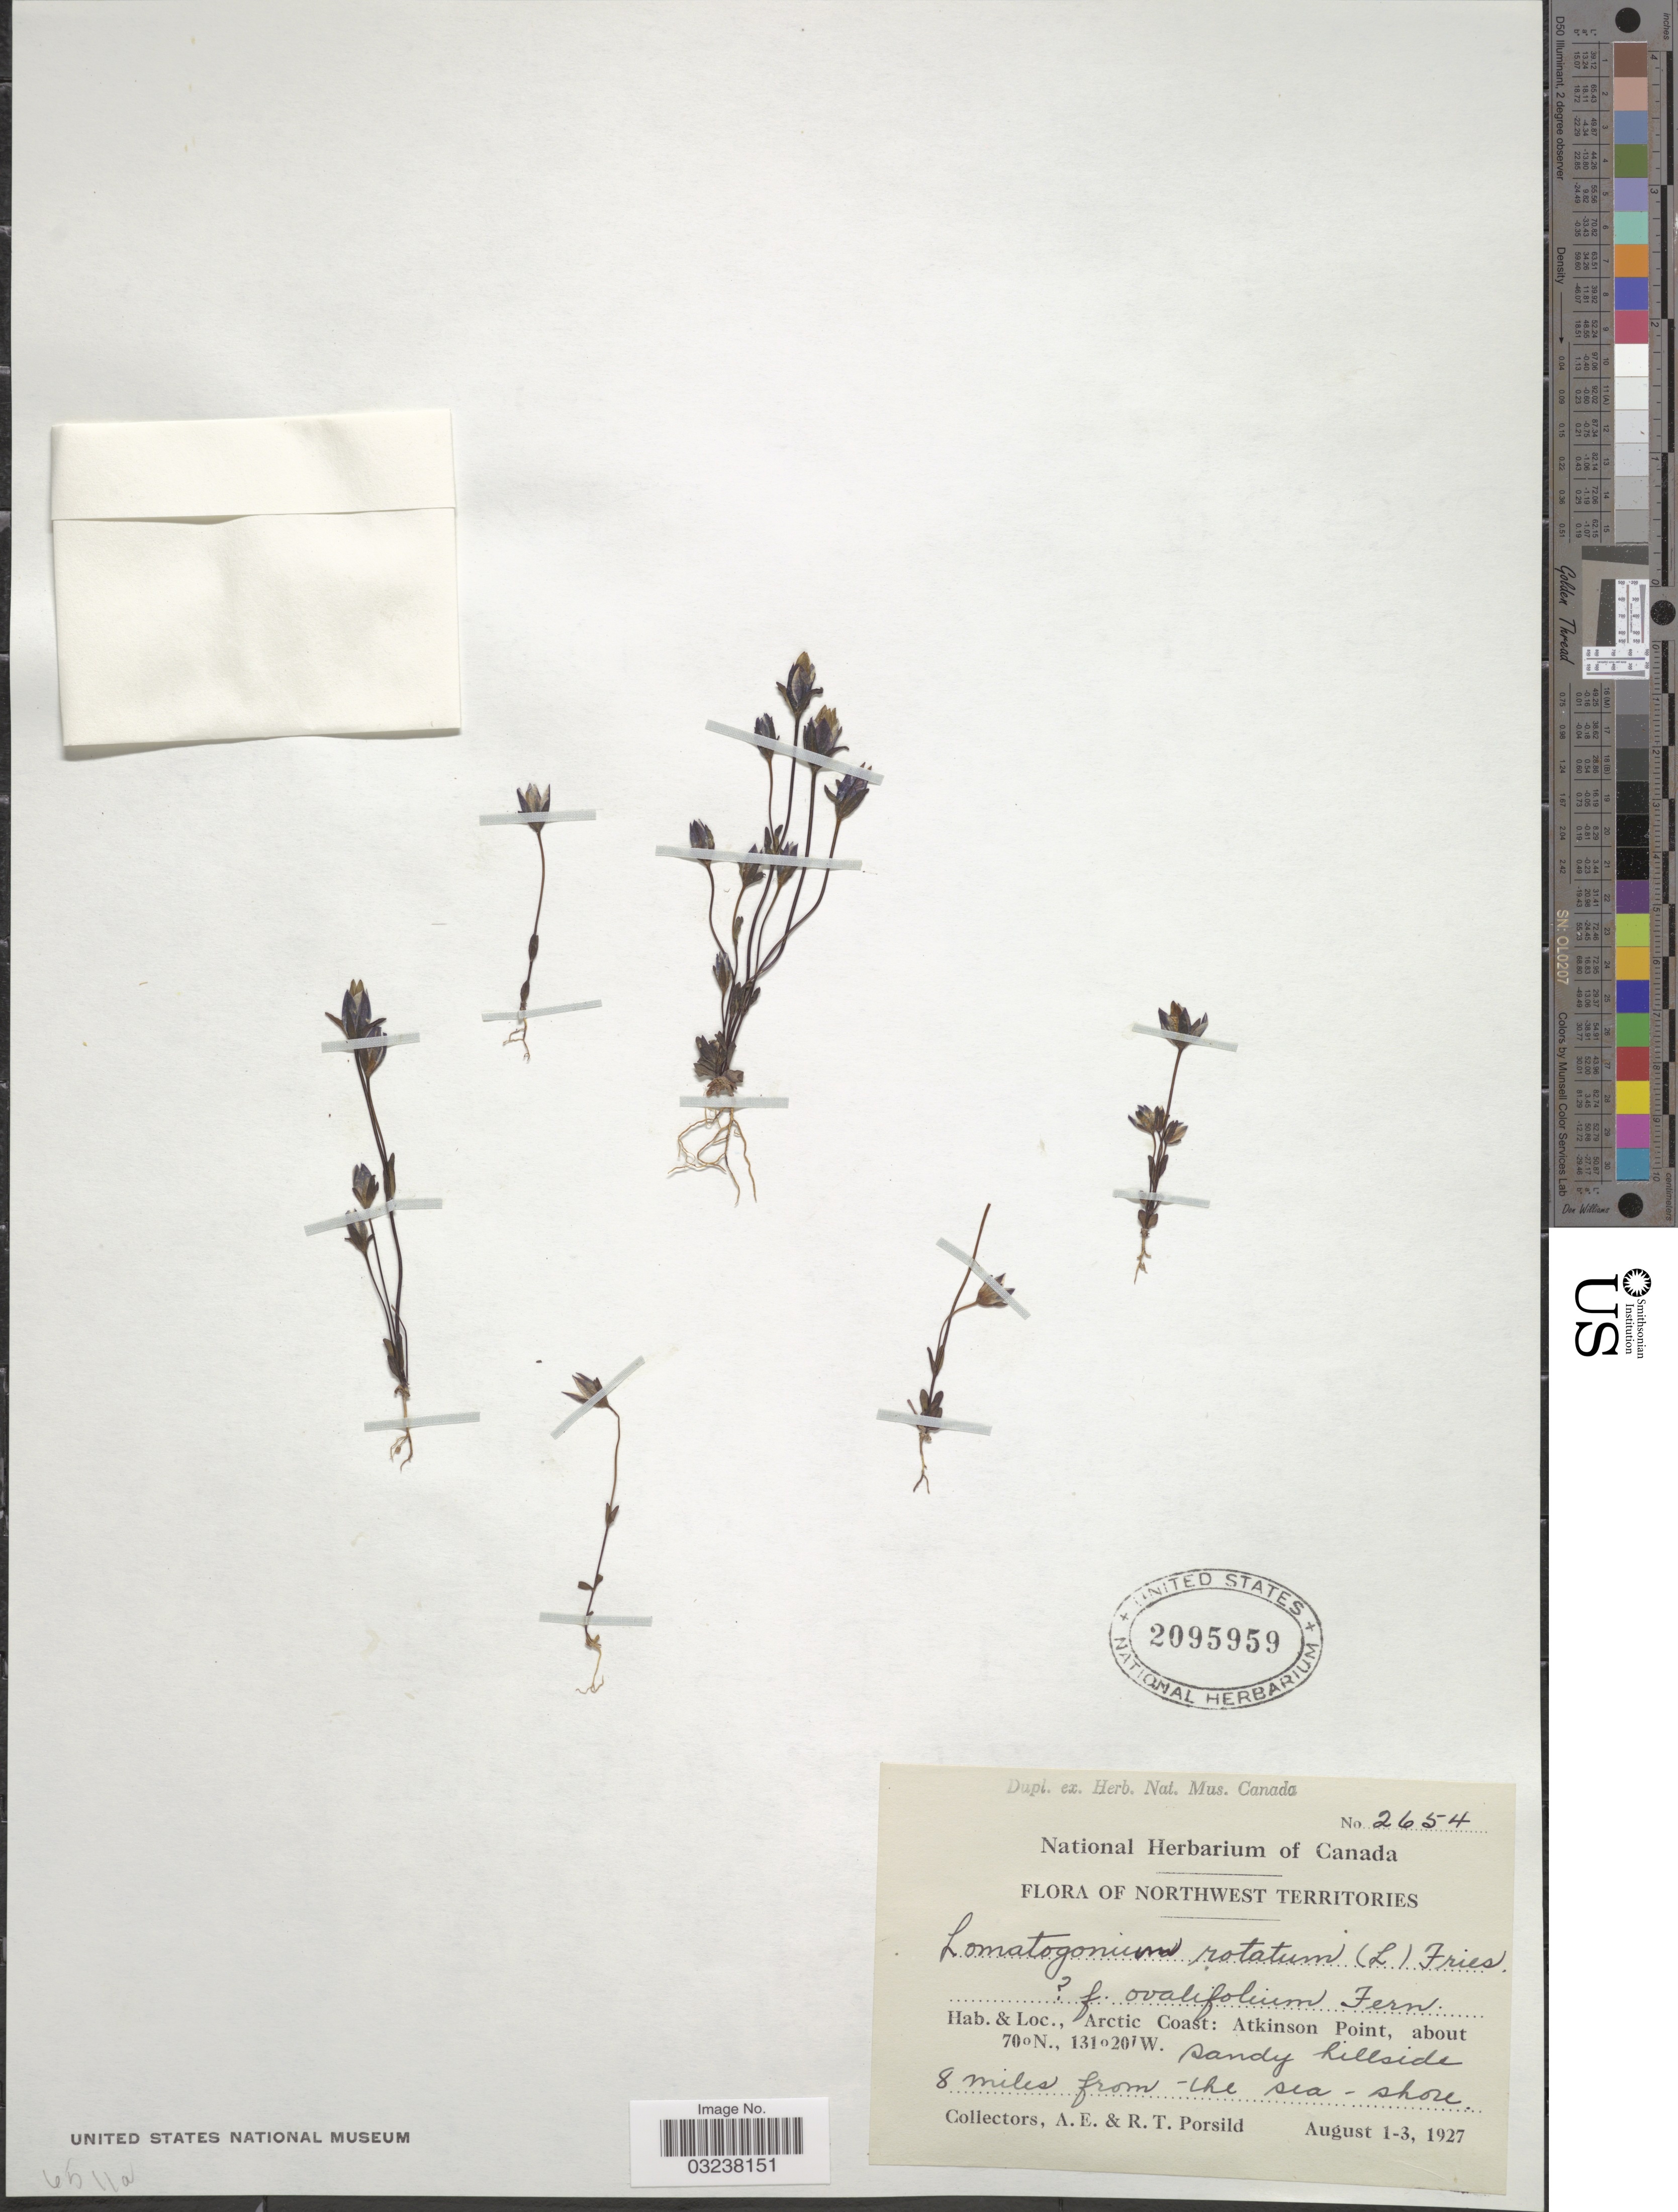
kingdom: Plantae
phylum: Tracheophyta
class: Magnoliopsida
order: Gentianales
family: Gentianaceae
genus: Lomatogonium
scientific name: Lomatogonium rotatum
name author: (L.) Fr.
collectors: A. E. Porsild & R. T. Porsild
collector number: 2654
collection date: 1927-08-01/1927-08-03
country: Canada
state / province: Northwest Territories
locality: Arctic Coast: Arkinson Point, sandy hillside 8 miles from the sea-shore.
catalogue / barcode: US 2095959